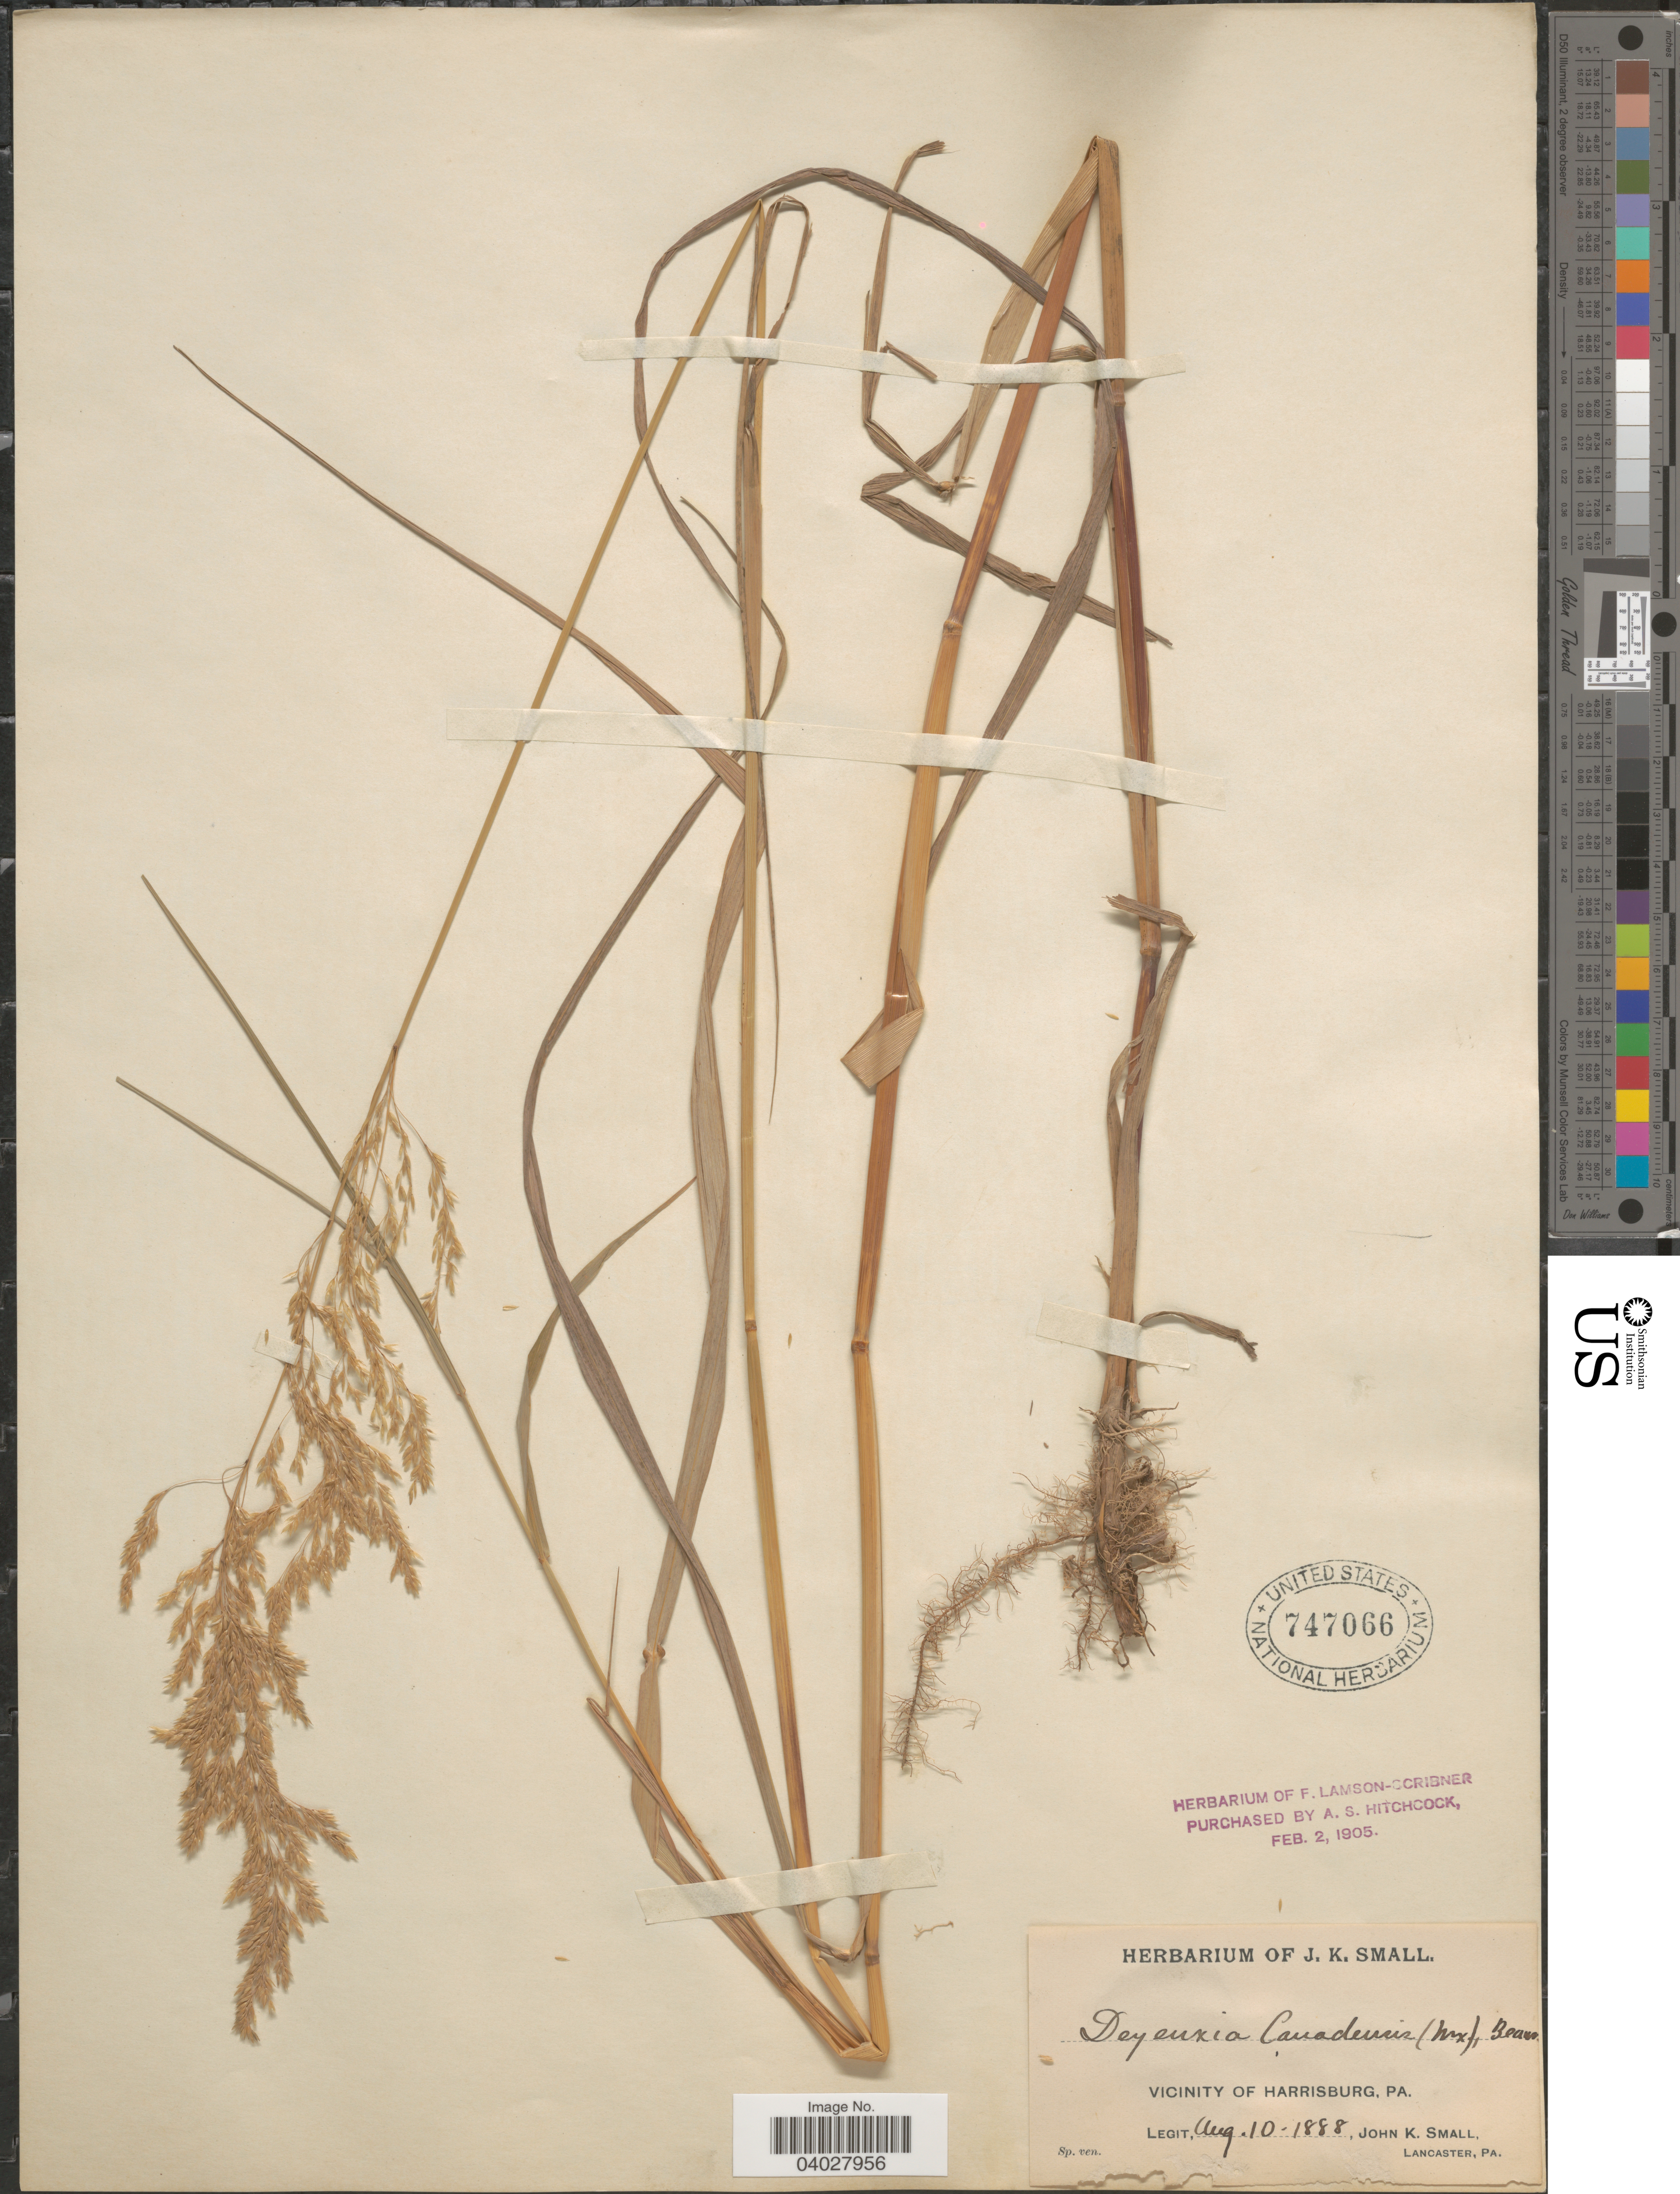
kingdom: Plantae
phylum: Tracheophyta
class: Liliopsida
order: Poales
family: Poaceae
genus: Calamagrostis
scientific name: Calamagrostis canadensis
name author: (Michx.) P. Beauv.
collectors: J. K. Small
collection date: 1888-08-10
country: United States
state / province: Pennsylvania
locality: Vicinity of Harrisburg.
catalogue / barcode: US 747066